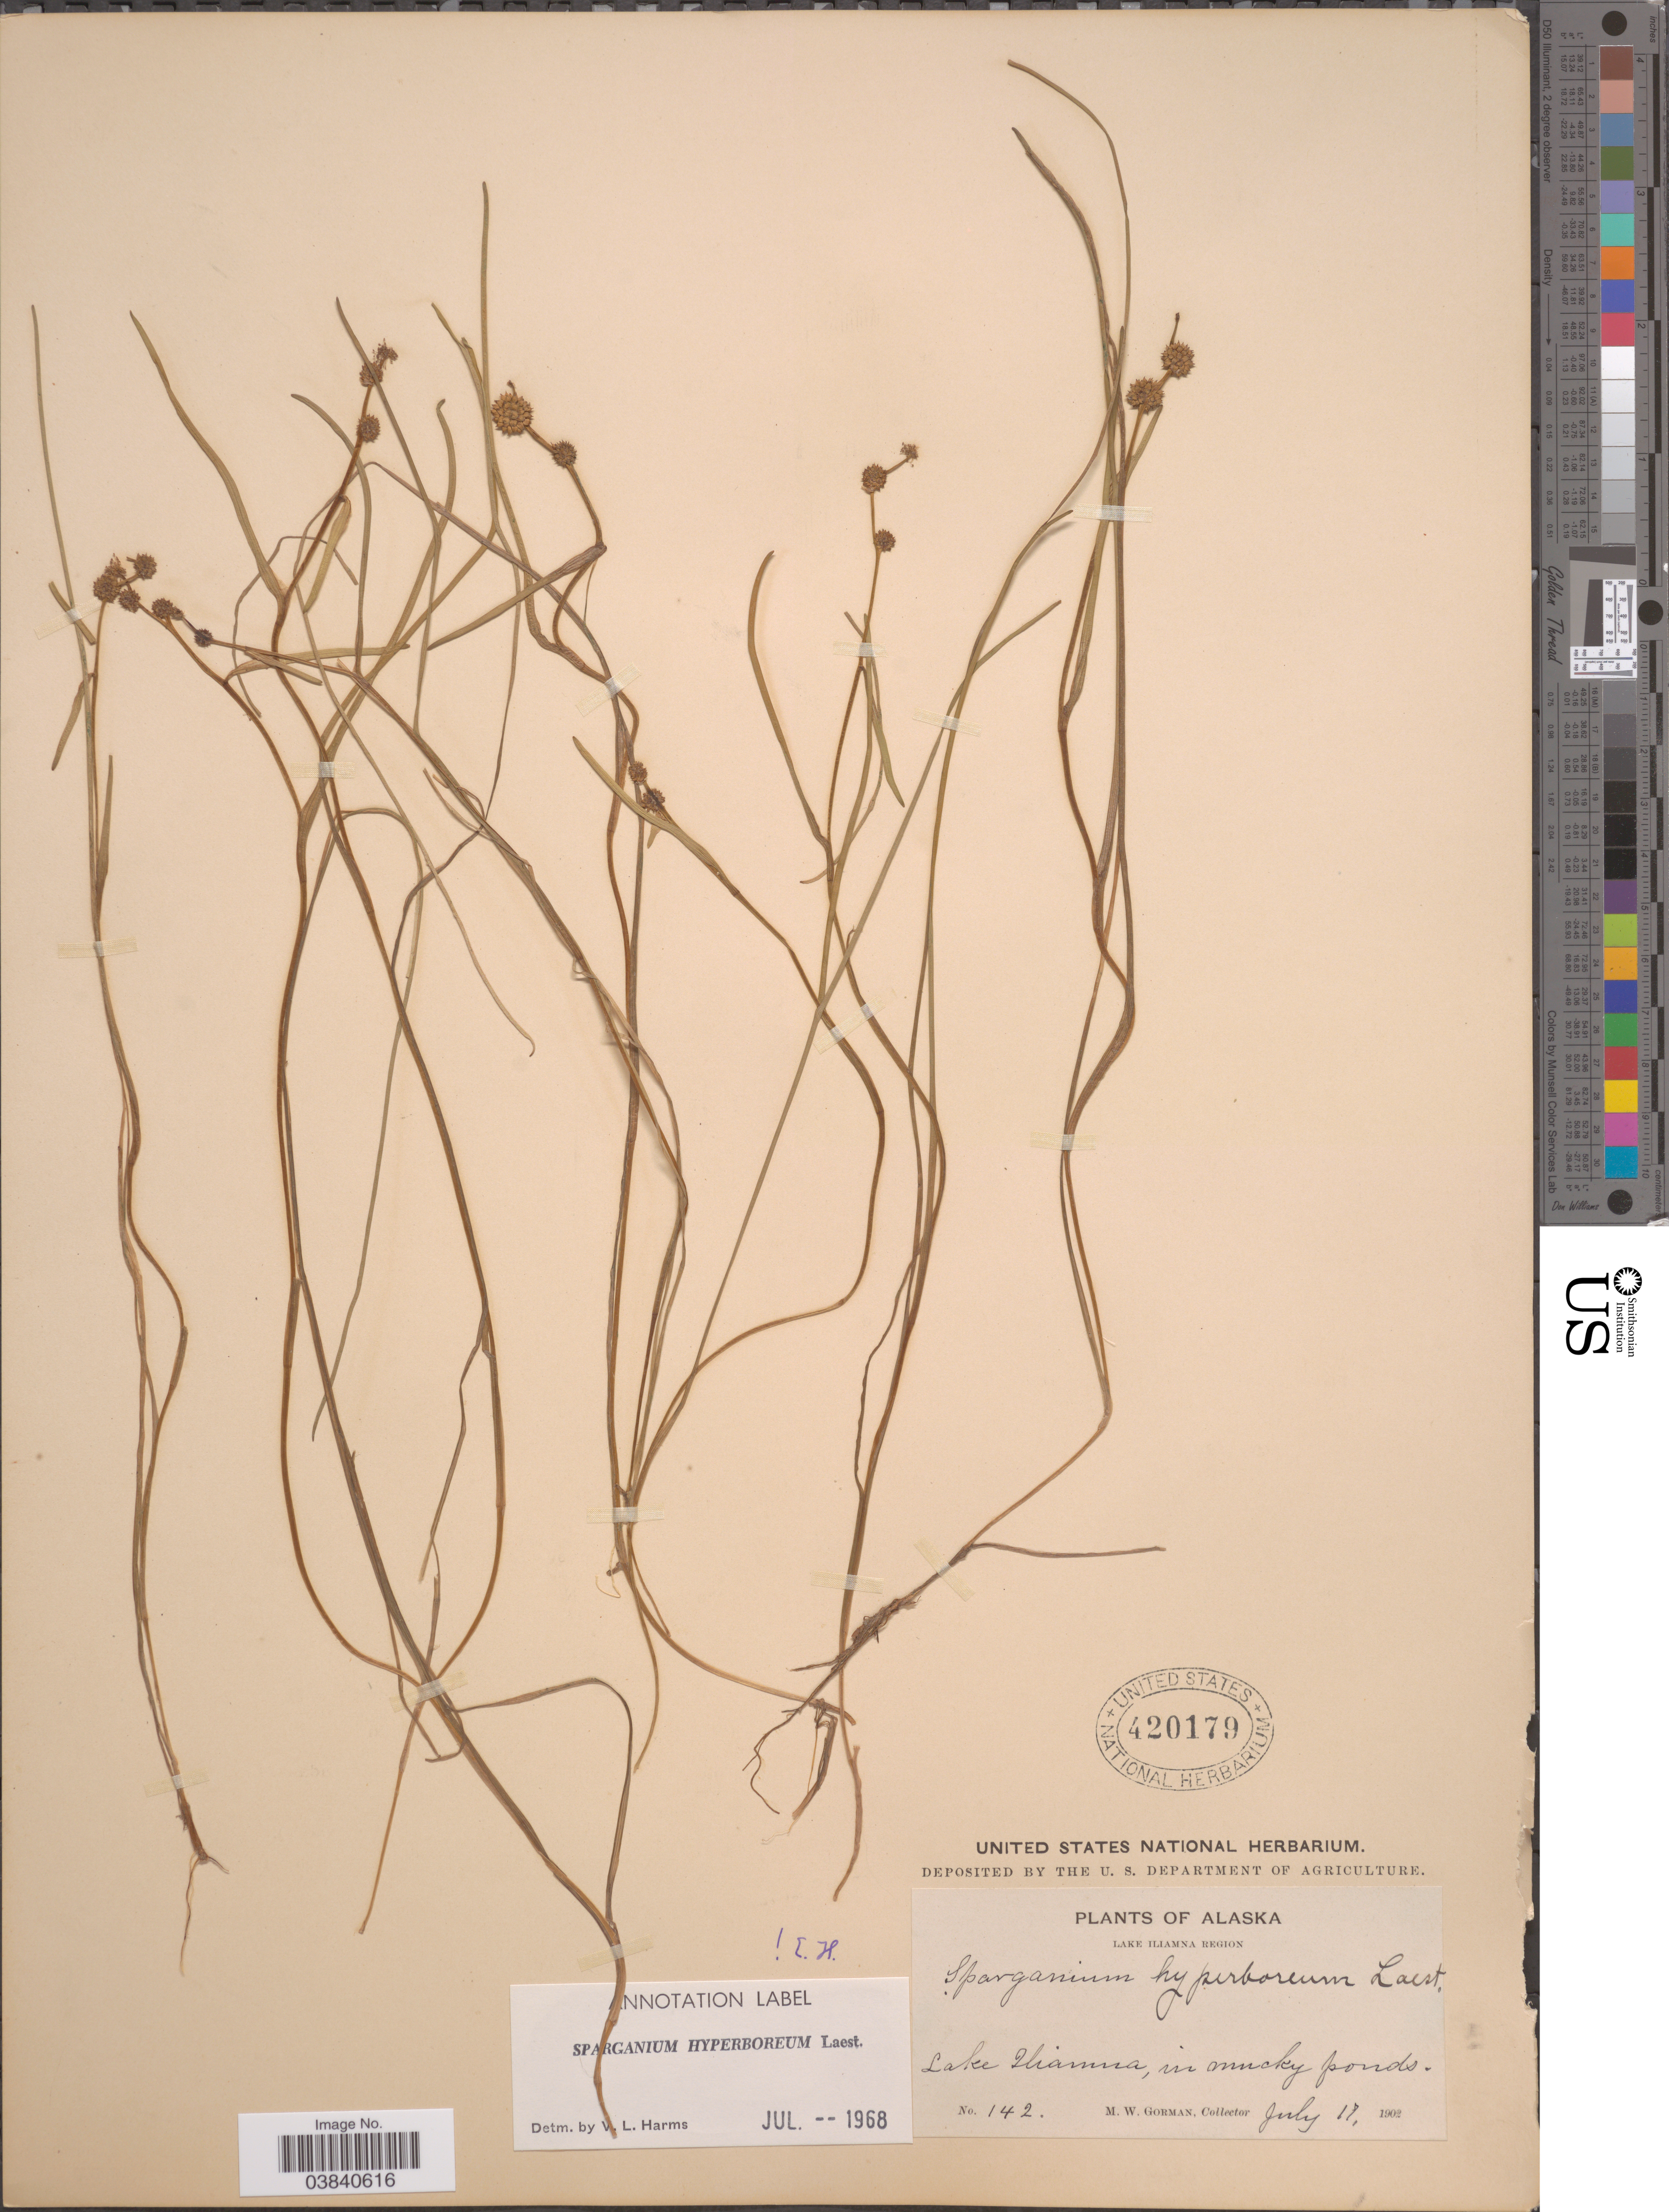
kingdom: Plantae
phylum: Tracheophyta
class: Liliopsida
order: Poales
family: Typhaceae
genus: Sparganium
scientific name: Sparganium hyperboreum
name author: Beurl. ex Laest.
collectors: M. W. Gorman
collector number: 142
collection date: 1902-07-17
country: United States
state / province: Alaska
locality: Lake Iliamna Region. Lake Iliamna, in mucky ponds.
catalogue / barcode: US 420179